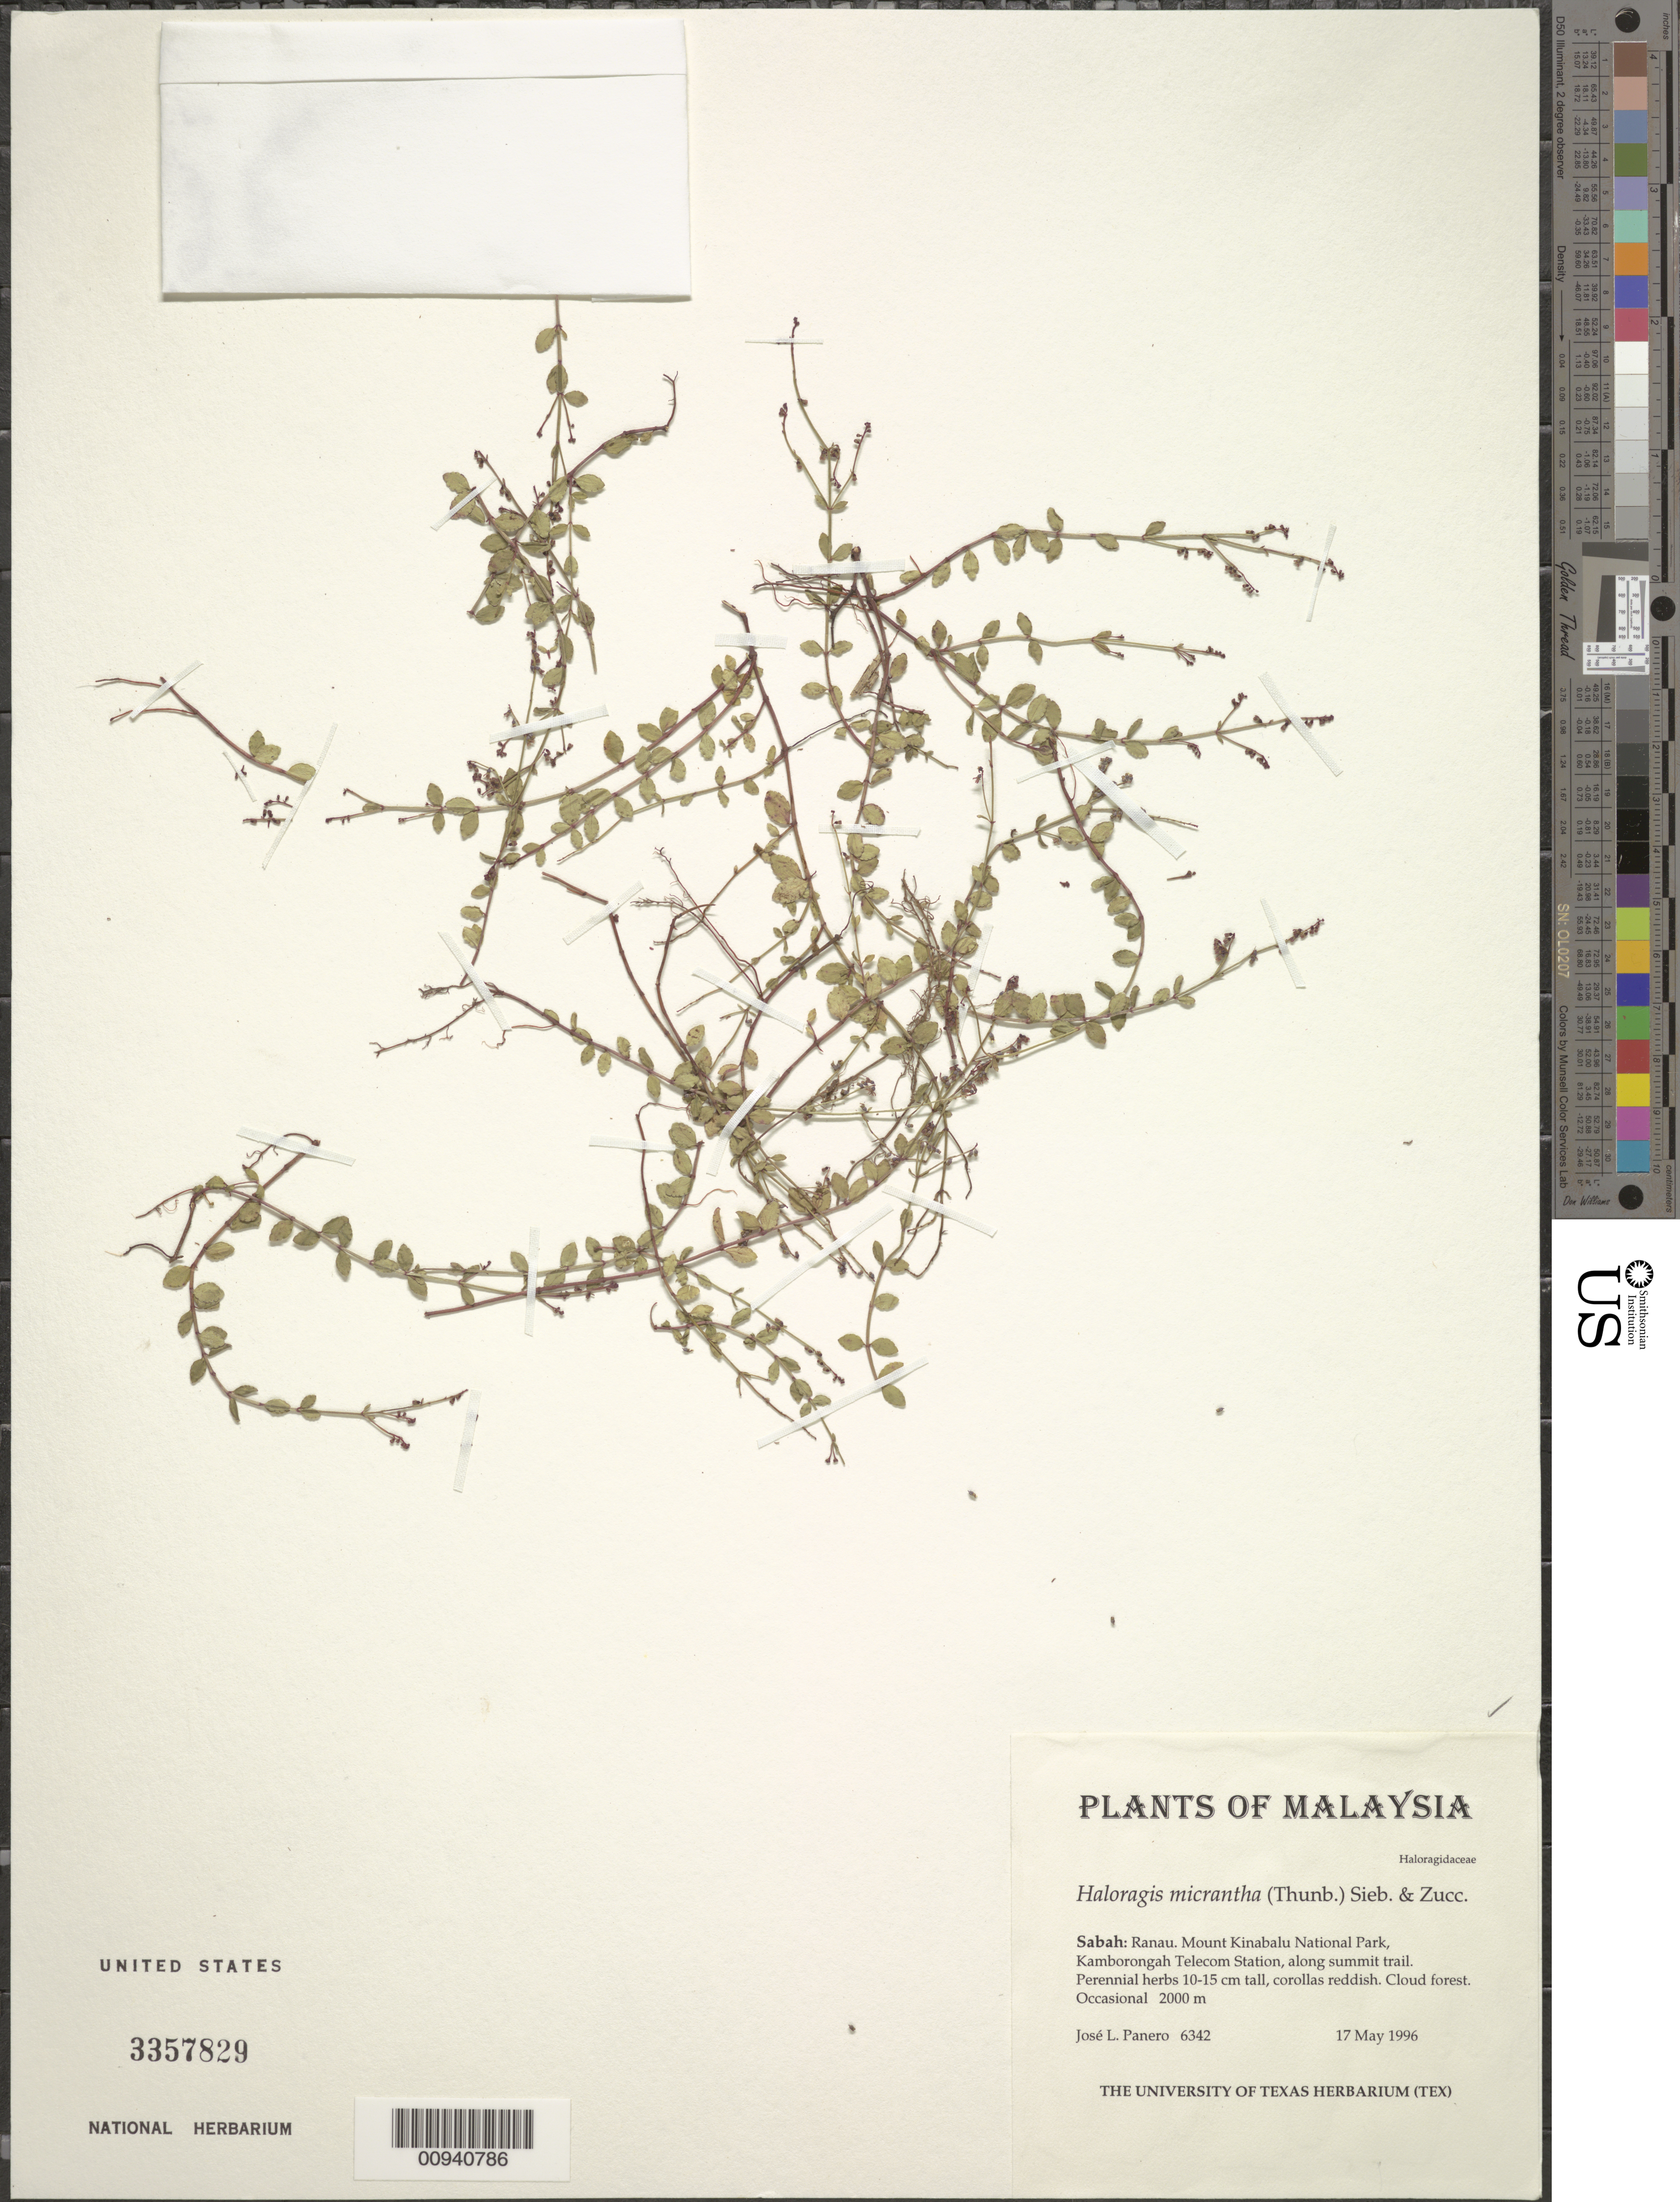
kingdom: Plantae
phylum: Tracheophyta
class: Magnoliopsida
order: Saxifragales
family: Haloragaceae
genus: Haloragis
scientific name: Haloragis micrantha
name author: (Thunb.) R. Br. ex Siebold & Zucc.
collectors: J. L. Panero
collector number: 6342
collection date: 1996-05-17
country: Malaysia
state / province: Sabah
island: Borneo I.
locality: Mount Kinabalu National Park, Kamborongah Telecom Station, along summit trail.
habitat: Cloud forest. Occasional.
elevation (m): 2000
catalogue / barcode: US 3357829